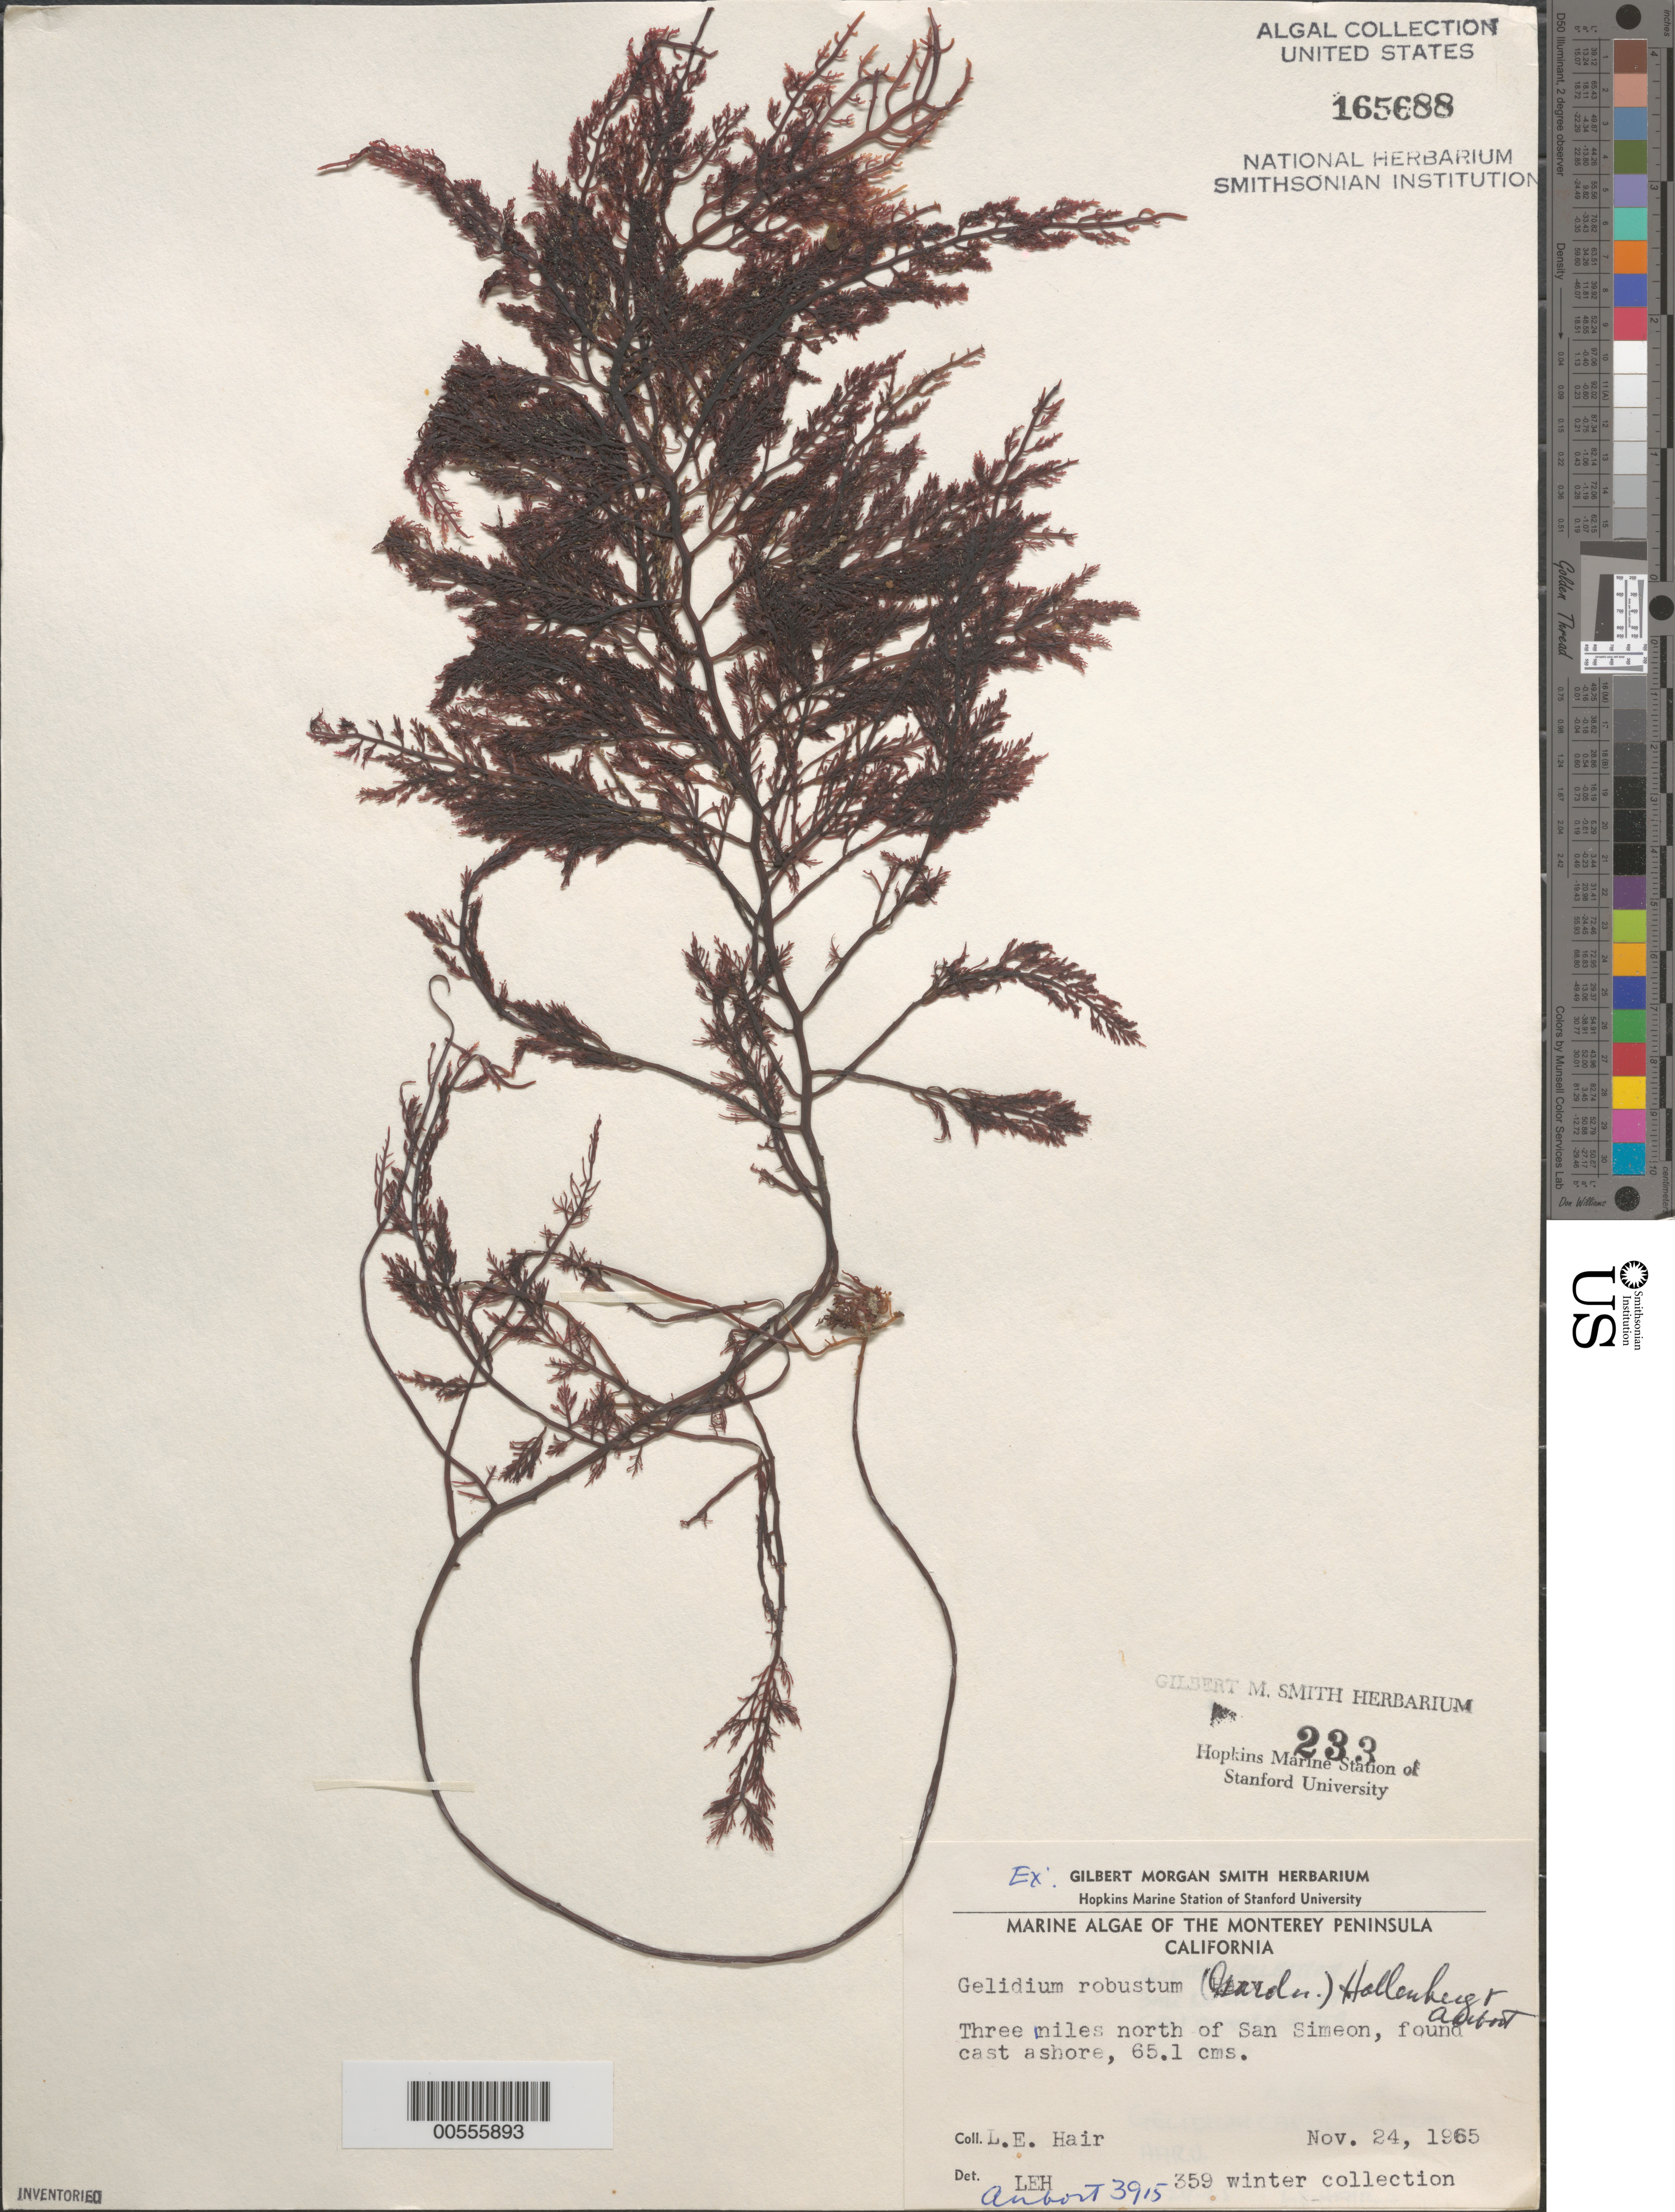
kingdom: Plantae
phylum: Rhodophyta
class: Florideophyceae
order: Gelidiales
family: Gelidiaceae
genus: Gelidium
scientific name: Gelidium robustum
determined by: Abbott, Isabella A.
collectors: L. Hair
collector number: LEH 359 & IAA 3915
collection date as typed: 24 Nov 1965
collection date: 1965-11-24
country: United States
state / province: California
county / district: San Luis Obispo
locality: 3 miles north of San Simeon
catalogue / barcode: US 165688